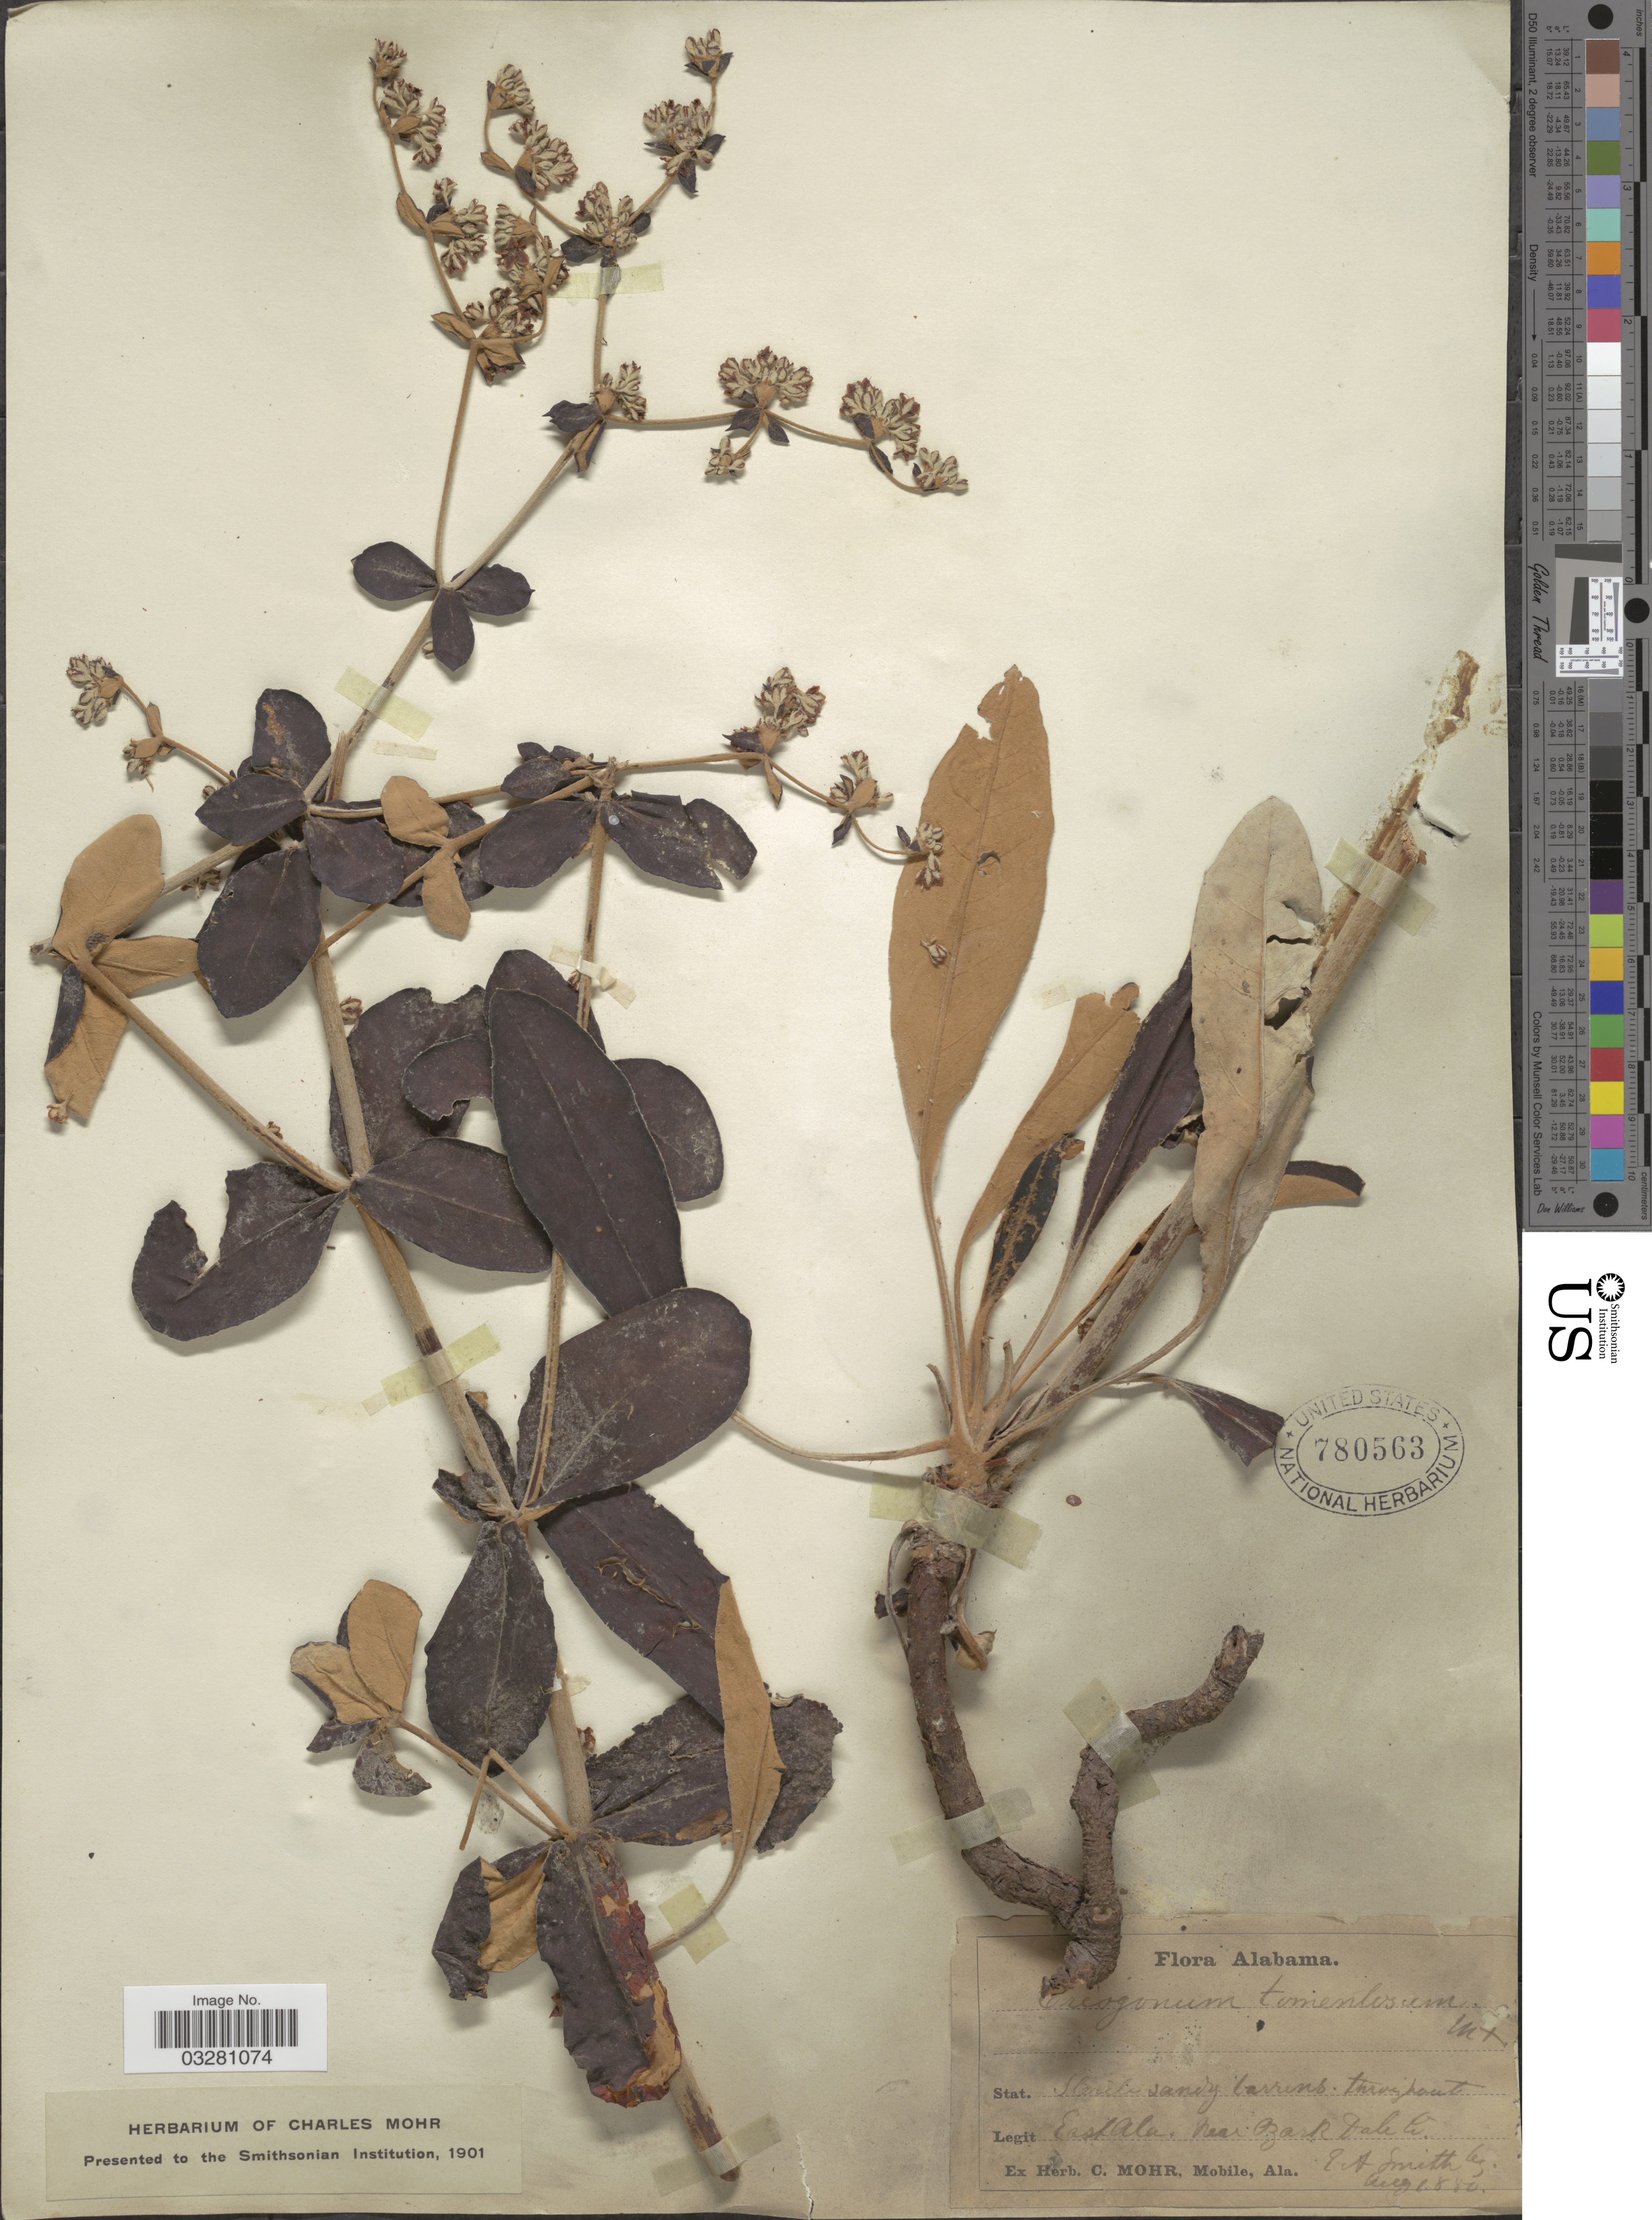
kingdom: Plantae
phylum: Tracheophyta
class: Magnoliopsida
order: Caryophyllales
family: Polygonaceae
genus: Eriogonum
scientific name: Eriogonum tomentosum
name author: Michx.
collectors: E. A. Smith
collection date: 1880-08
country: United States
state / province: Alabama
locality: East Ala. Near Ozark Dale Co.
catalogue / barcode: US 780563